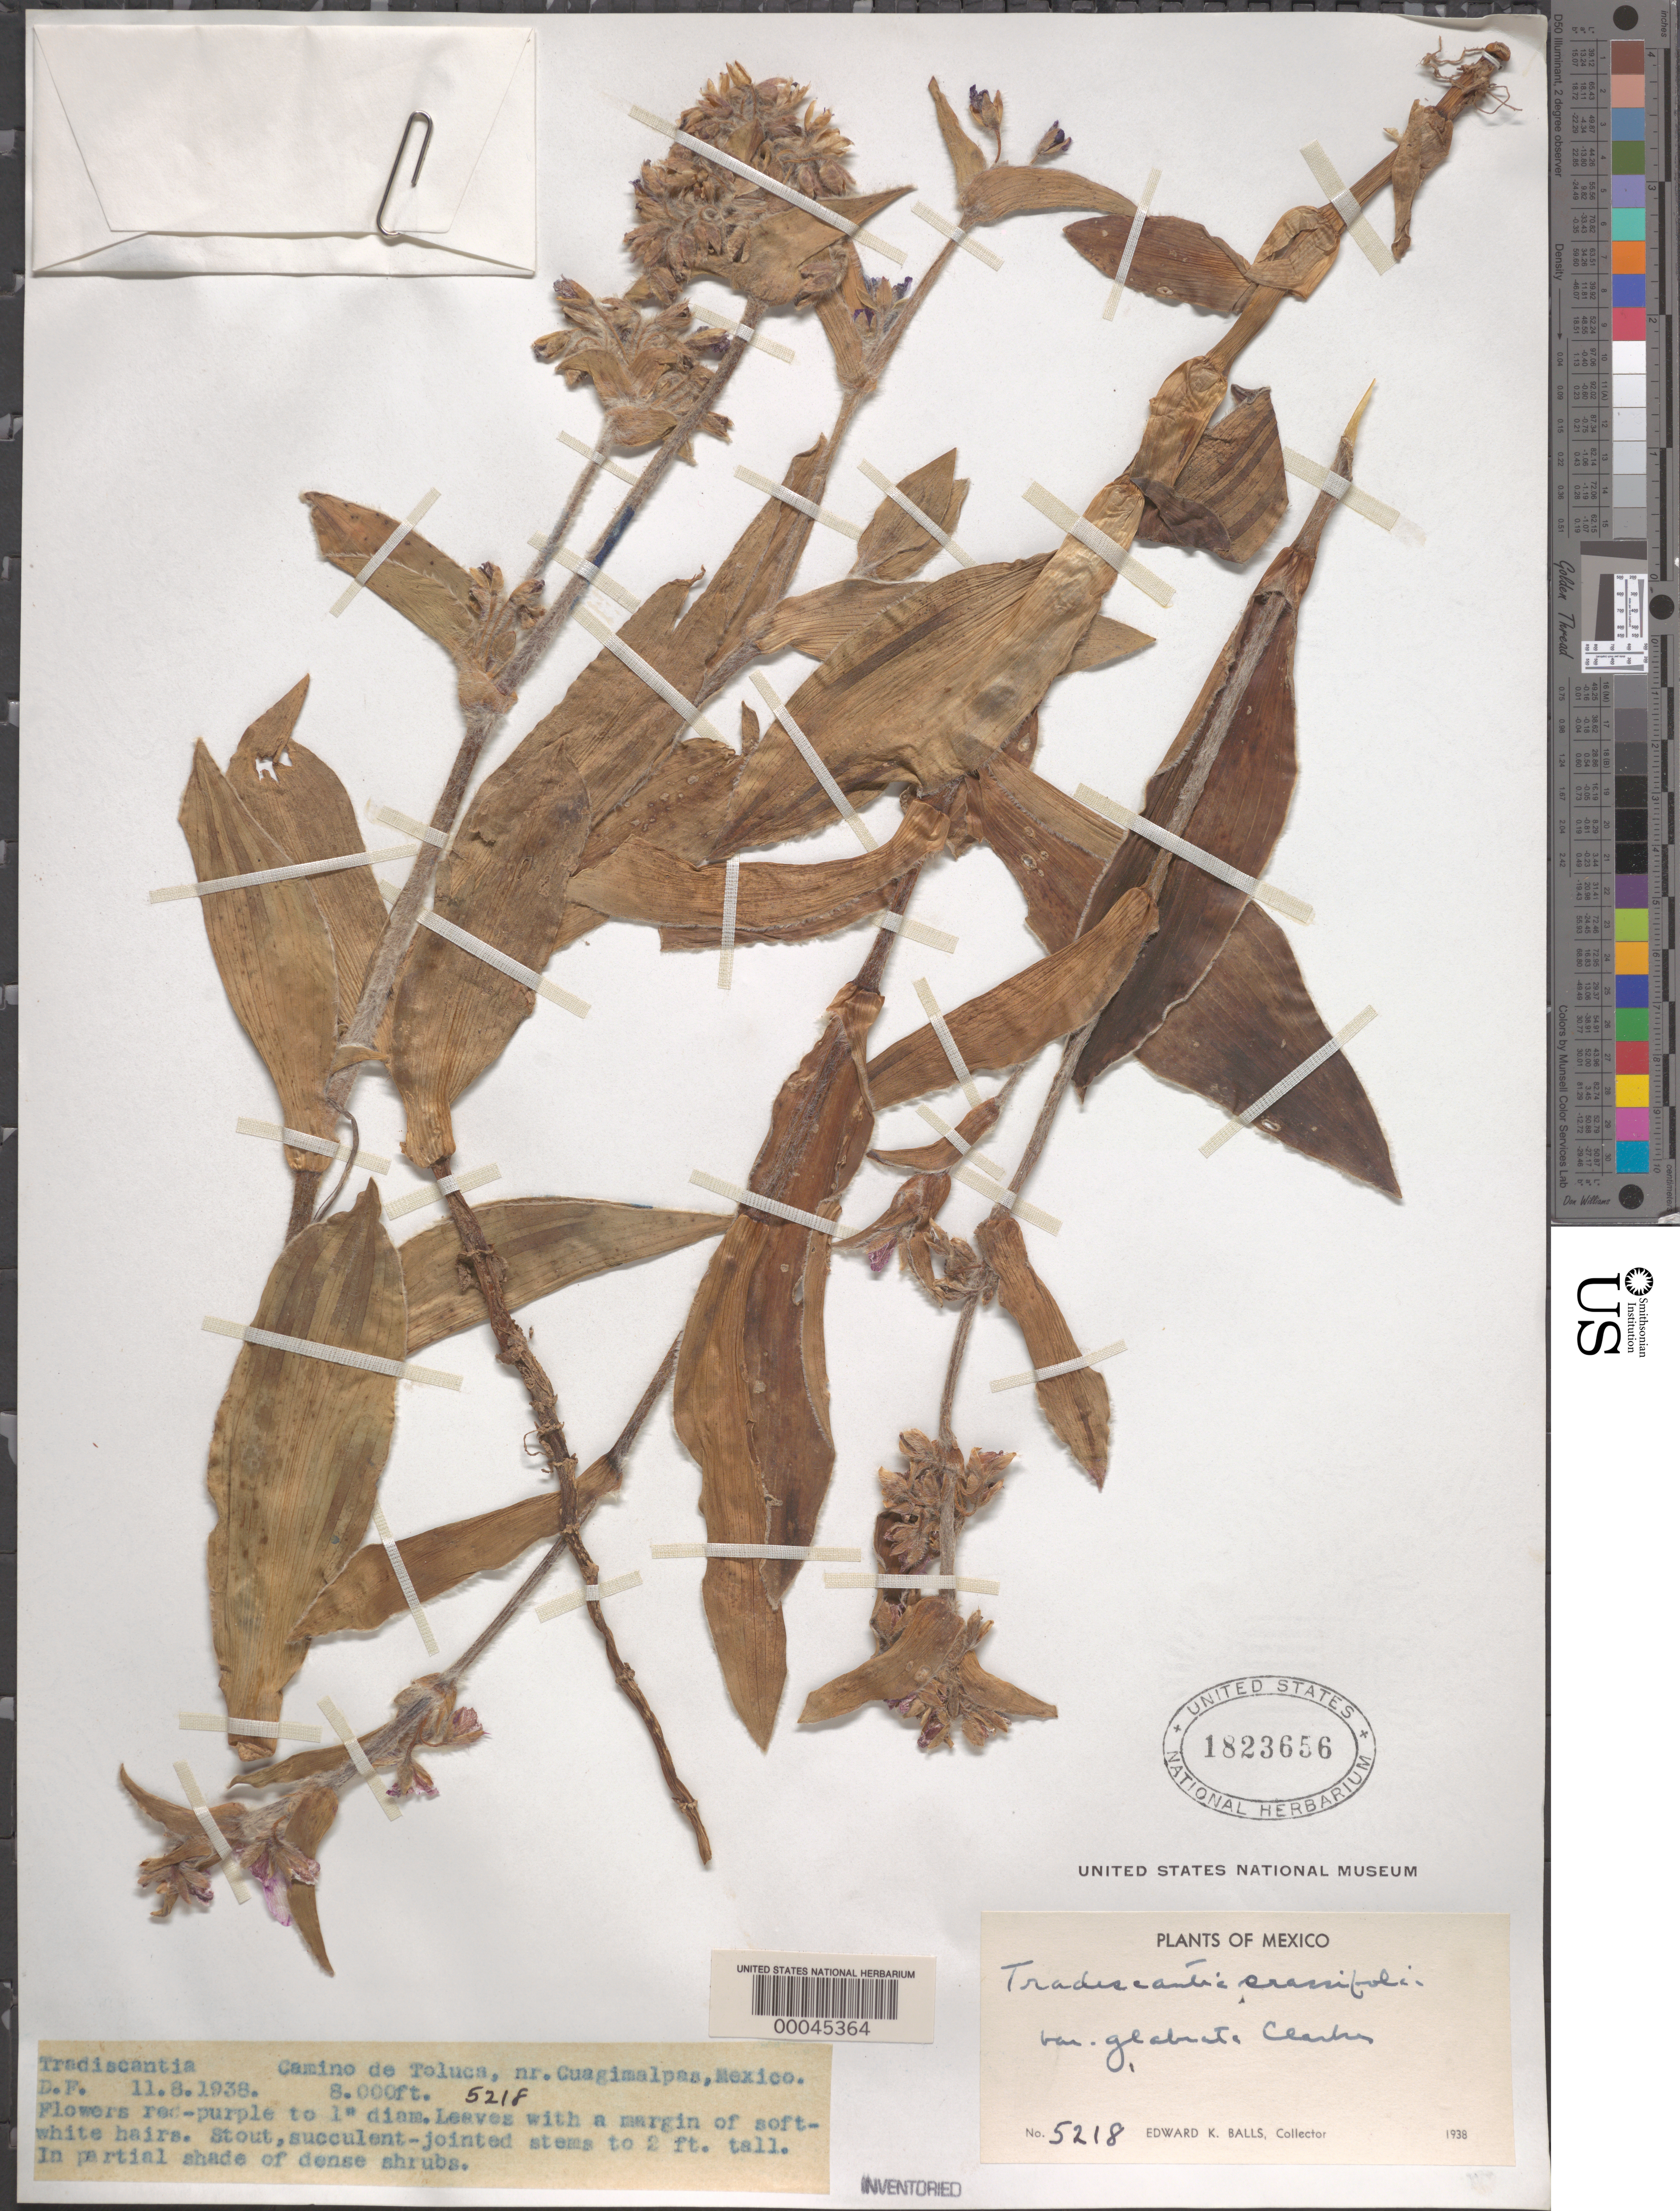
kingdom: Plantae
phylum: Tracheophyta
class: Liliopsida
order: Commelinales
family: Commelinaceae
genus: Tradescantia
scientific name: Tradescantia crassifolia var. glabrata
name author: C.B. Clarke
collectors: E. K. Balls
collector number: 5218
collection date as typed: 08 Nov 1938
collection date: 1938-11-08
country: Mexico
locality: Near cuagimalpas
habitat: Partially shaded shrubs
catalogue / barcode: US 1823656